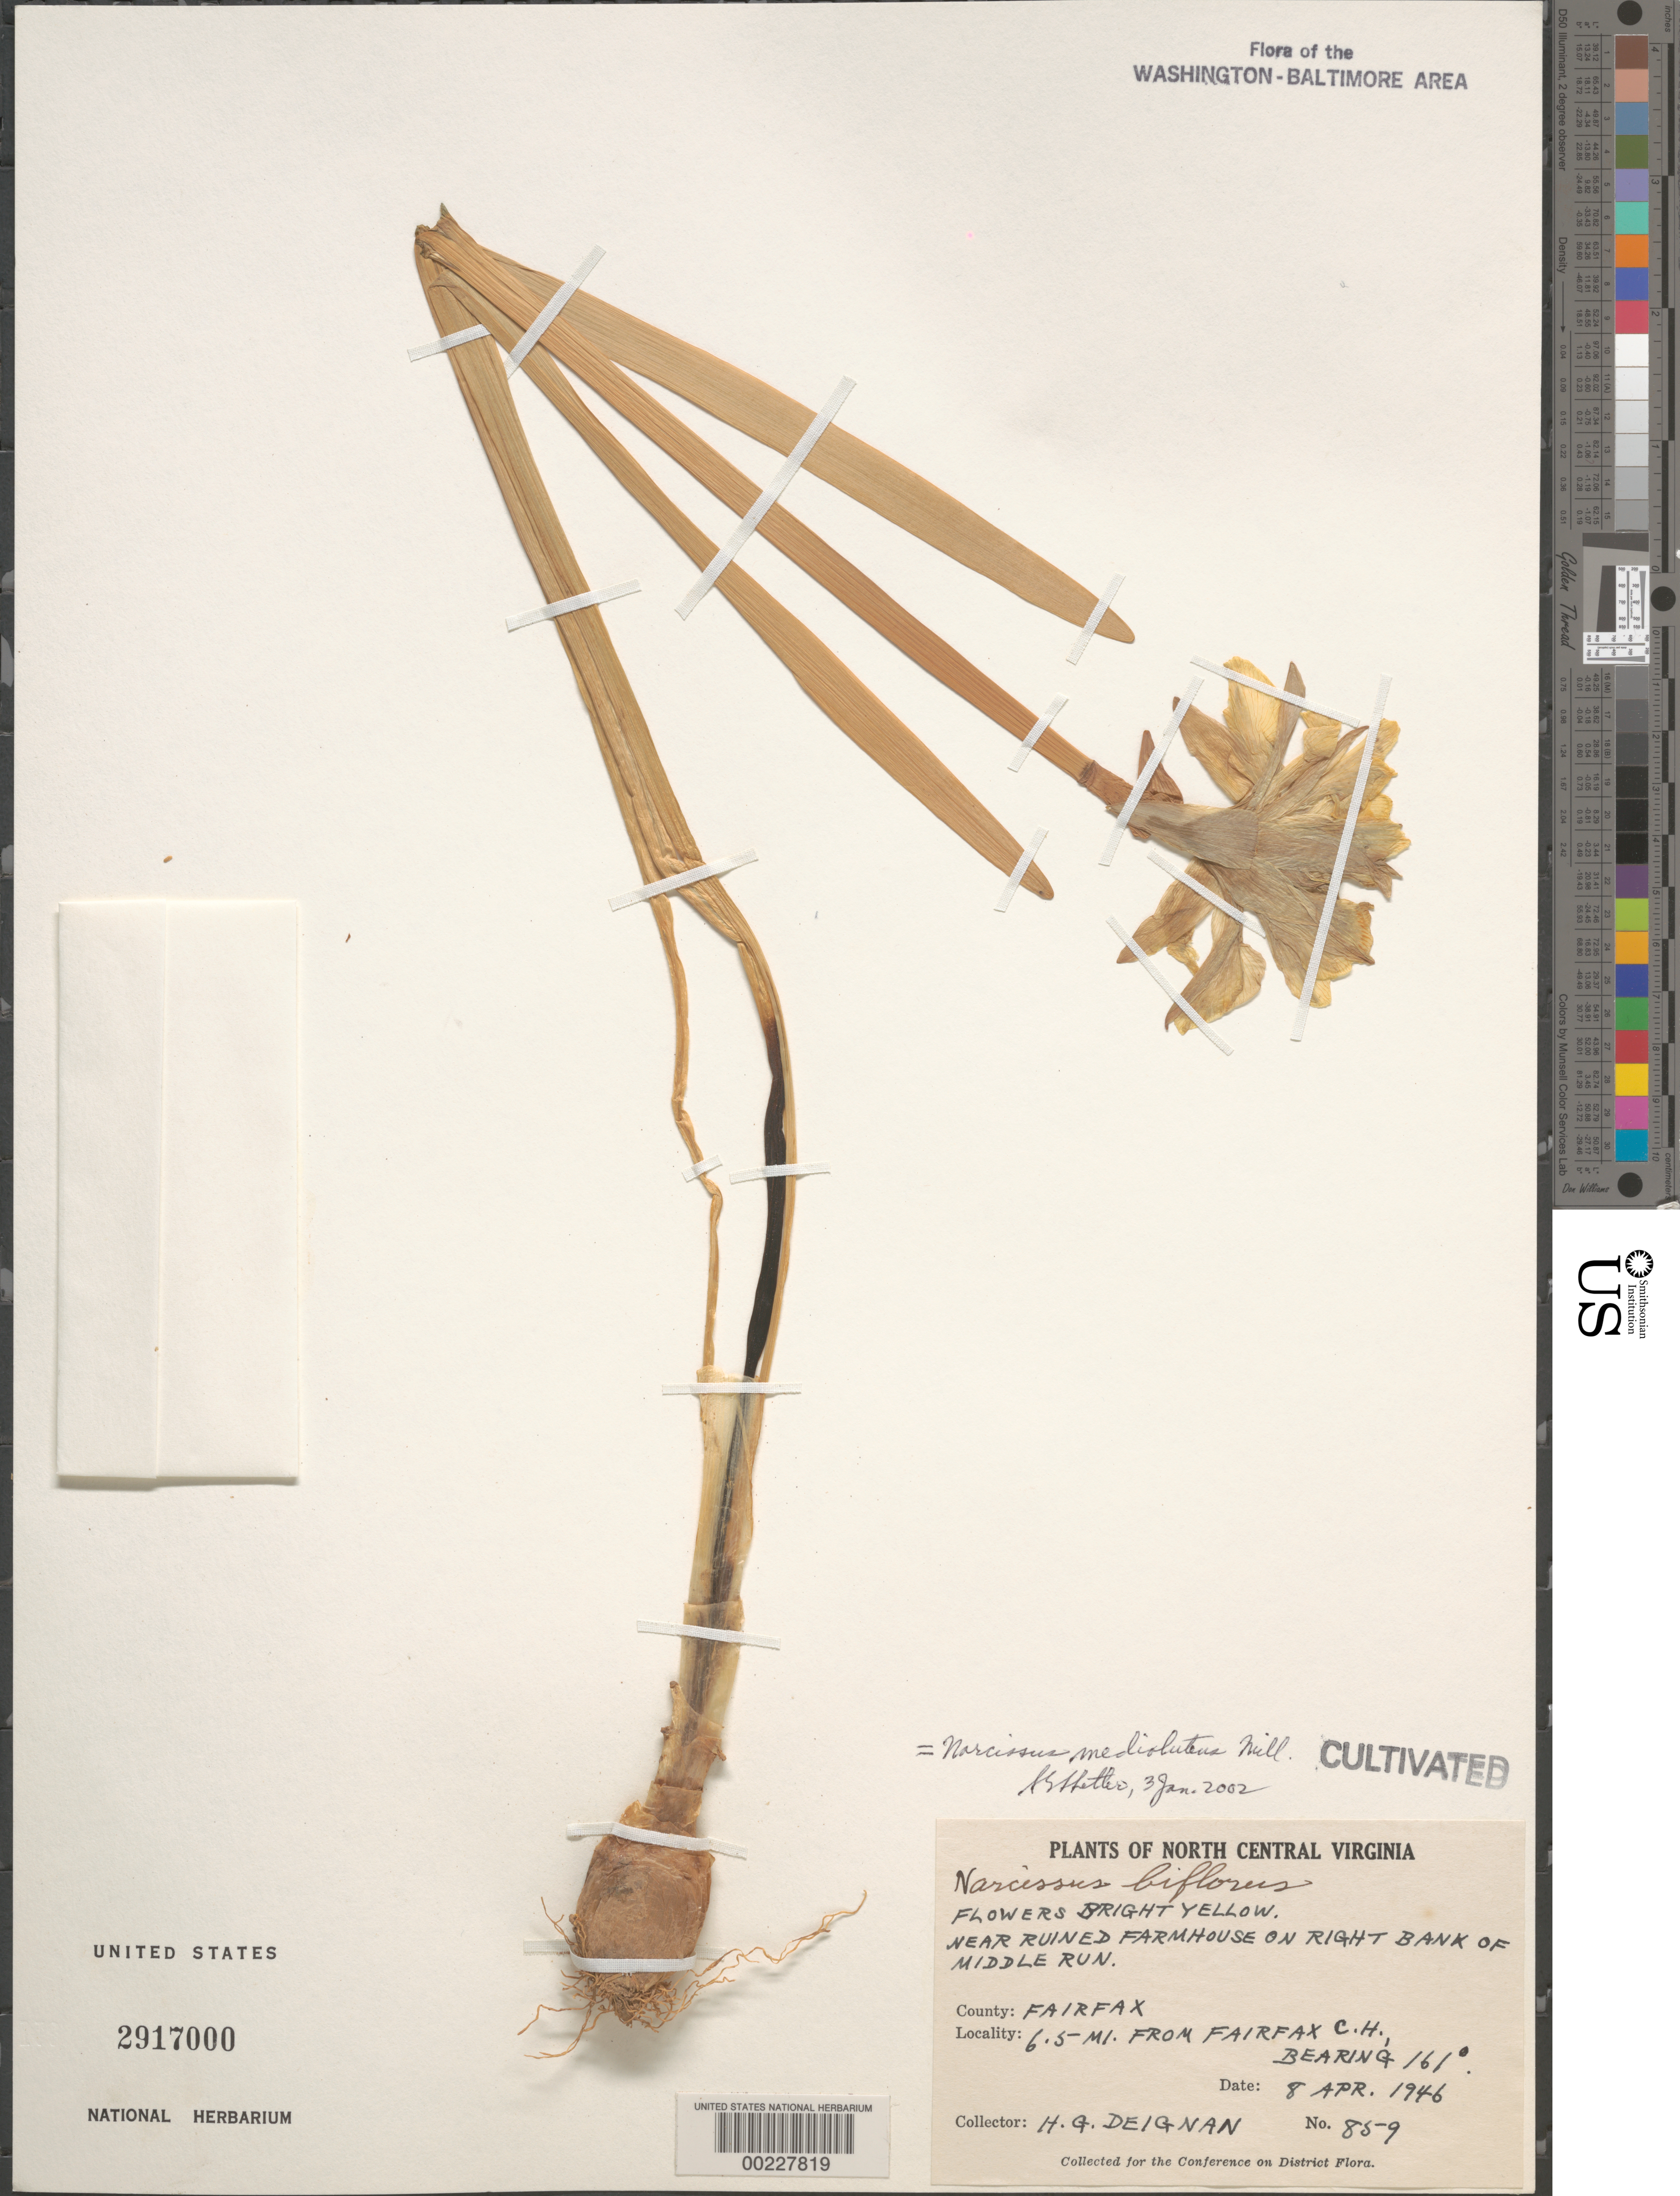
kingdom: Plantae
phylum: Tracheophyta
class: Liliopsida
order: Asparagales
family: Amaryllidaceae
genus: Narcissus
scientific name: Narcissus x medioluteus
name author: Mill.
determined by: Shetler, Stanwyn G., (US), NMNH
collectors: H. Deignan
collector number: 859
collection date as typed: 08 Apr 1946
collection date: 1946-04-08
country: United States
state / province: Virginia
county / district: Fairfax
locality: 6.5 mi. from Fairfax Court House; near ruined farmhouse on right bank of Middle Run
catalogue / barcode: US 2917000